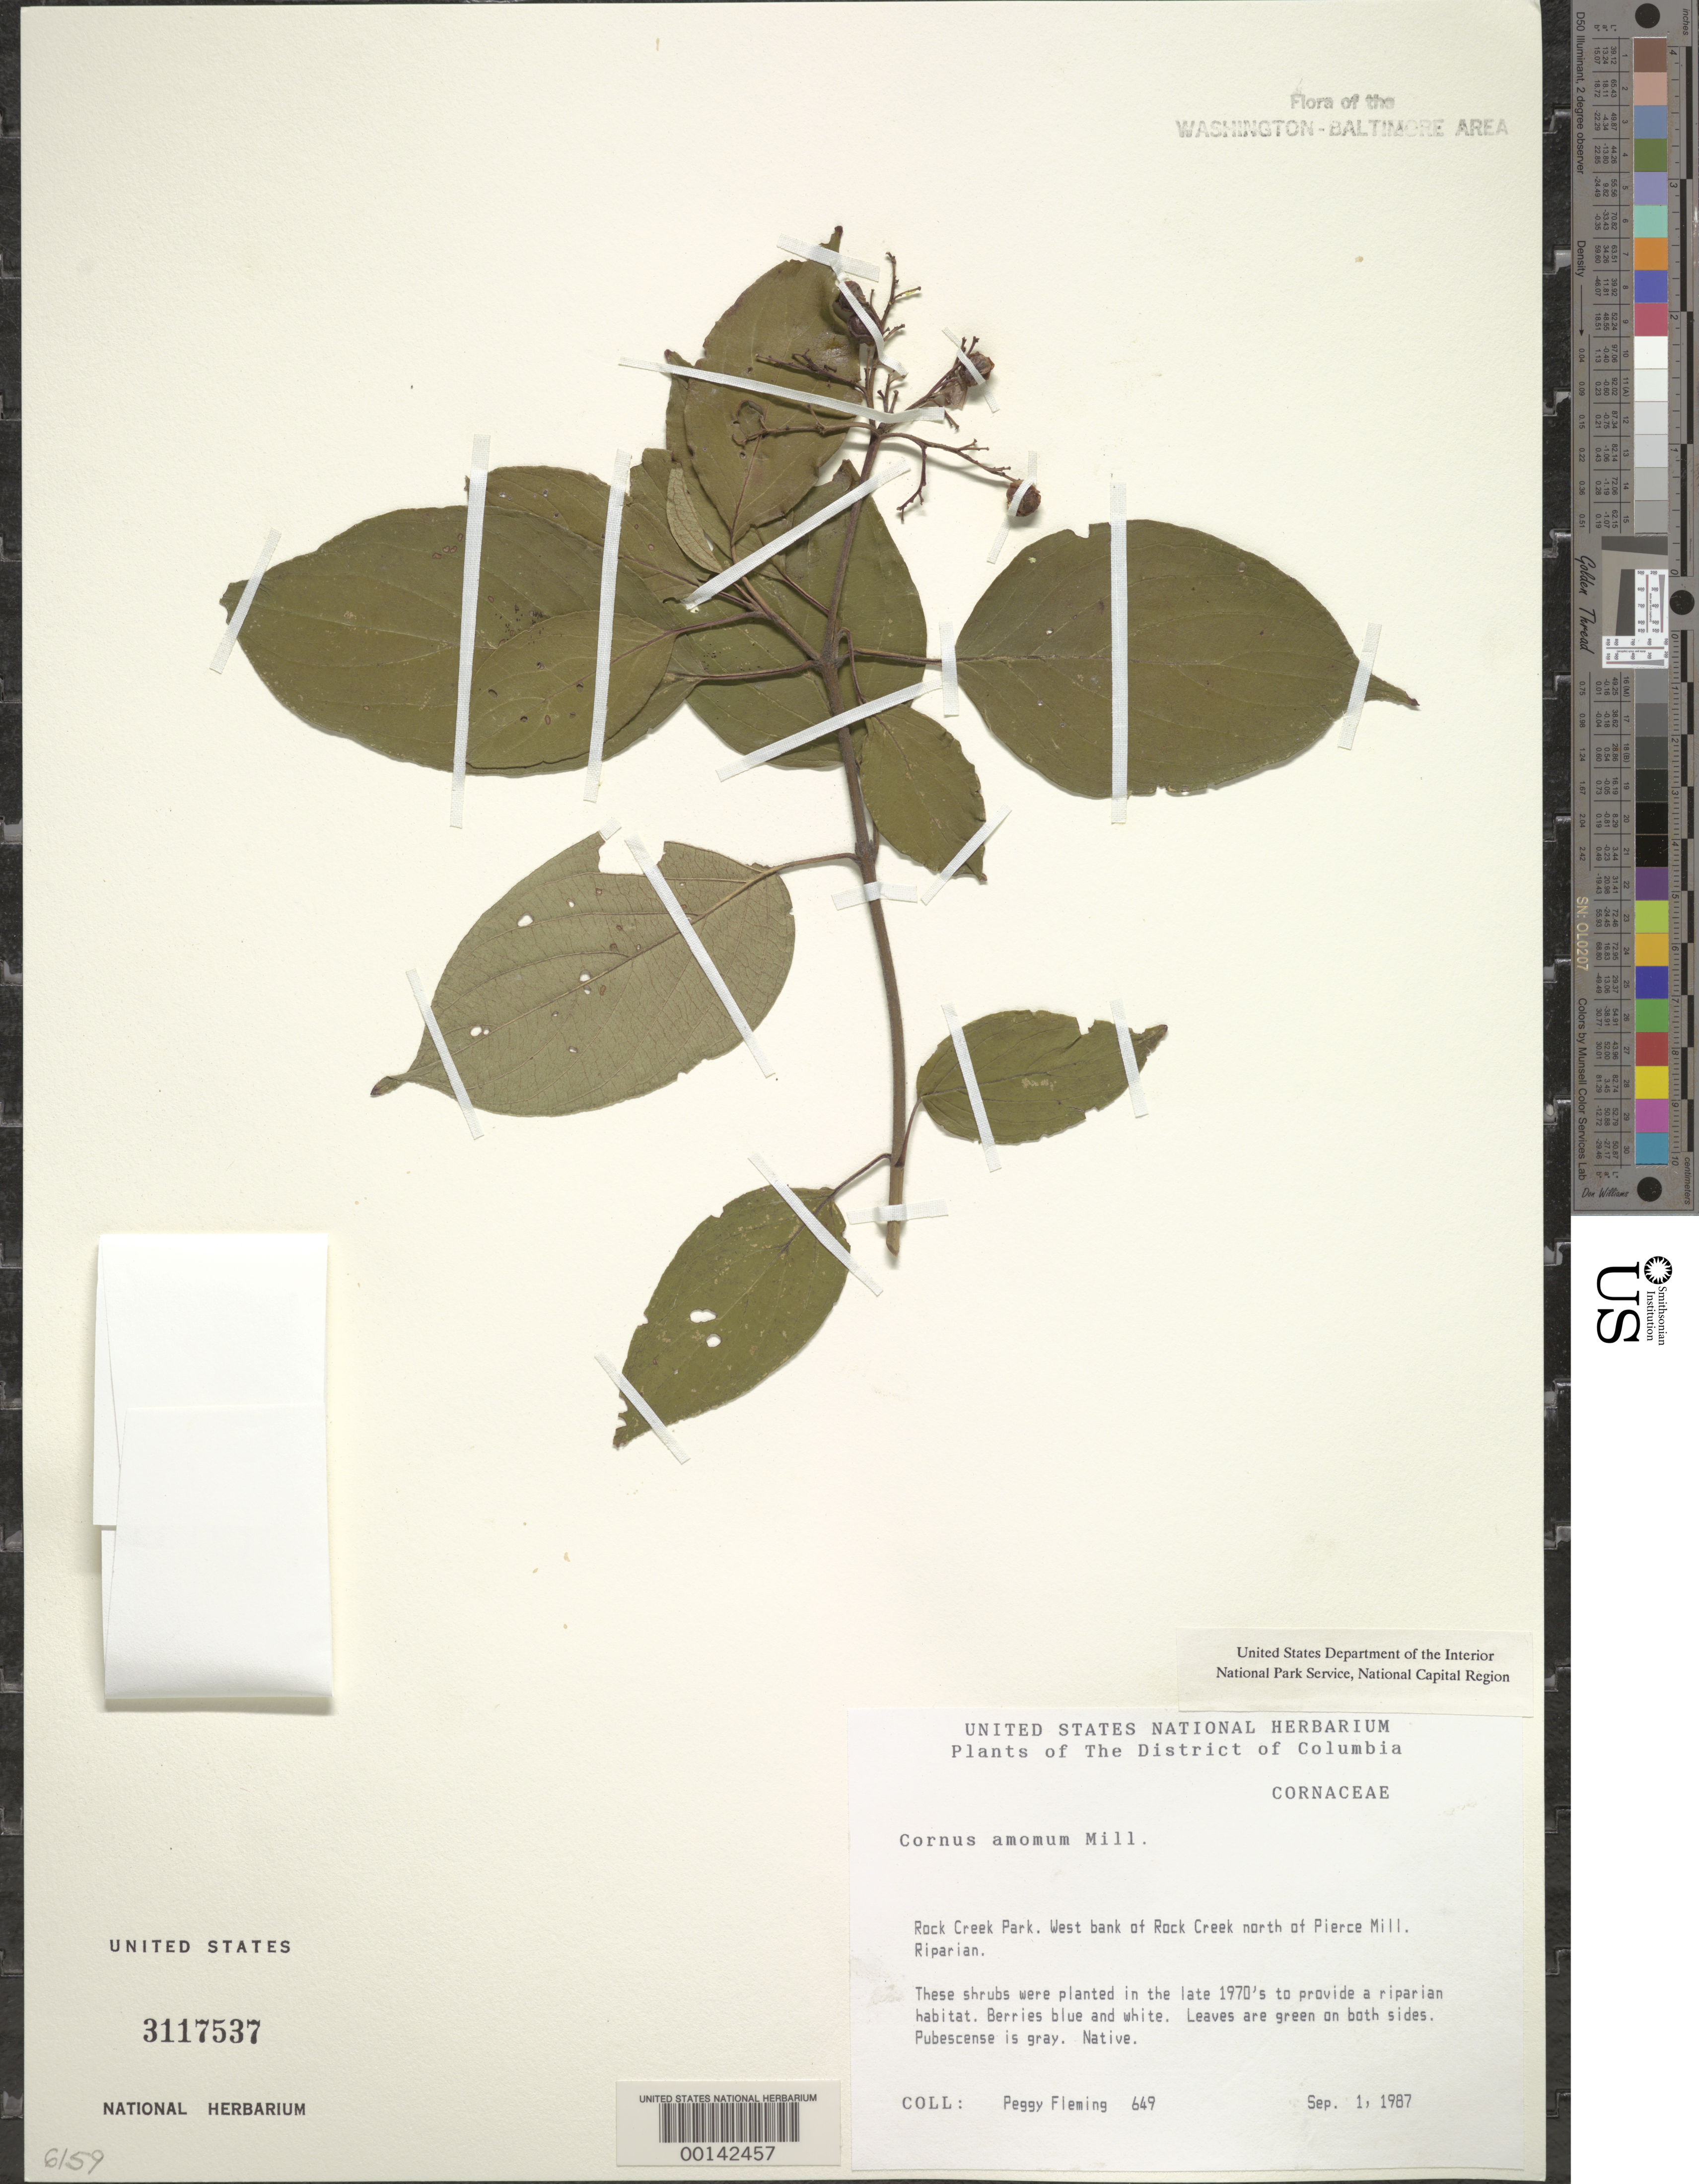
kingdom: Plantae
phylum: Tracheophyta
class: Magnoliopsida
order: Cornales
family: Cornaceae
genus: Cornus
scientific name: Cornus amomum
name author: Mill.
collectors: P. Fleming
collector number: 649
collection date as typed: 01 Sep 1987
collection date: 1987-09-01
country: United States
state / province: District of Columbia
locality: Rock Creek Park. West bank of Rock Creek north of Pierce Mill. Rock Creek Park & vicinity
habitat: Riparian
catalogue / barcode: US 3117537